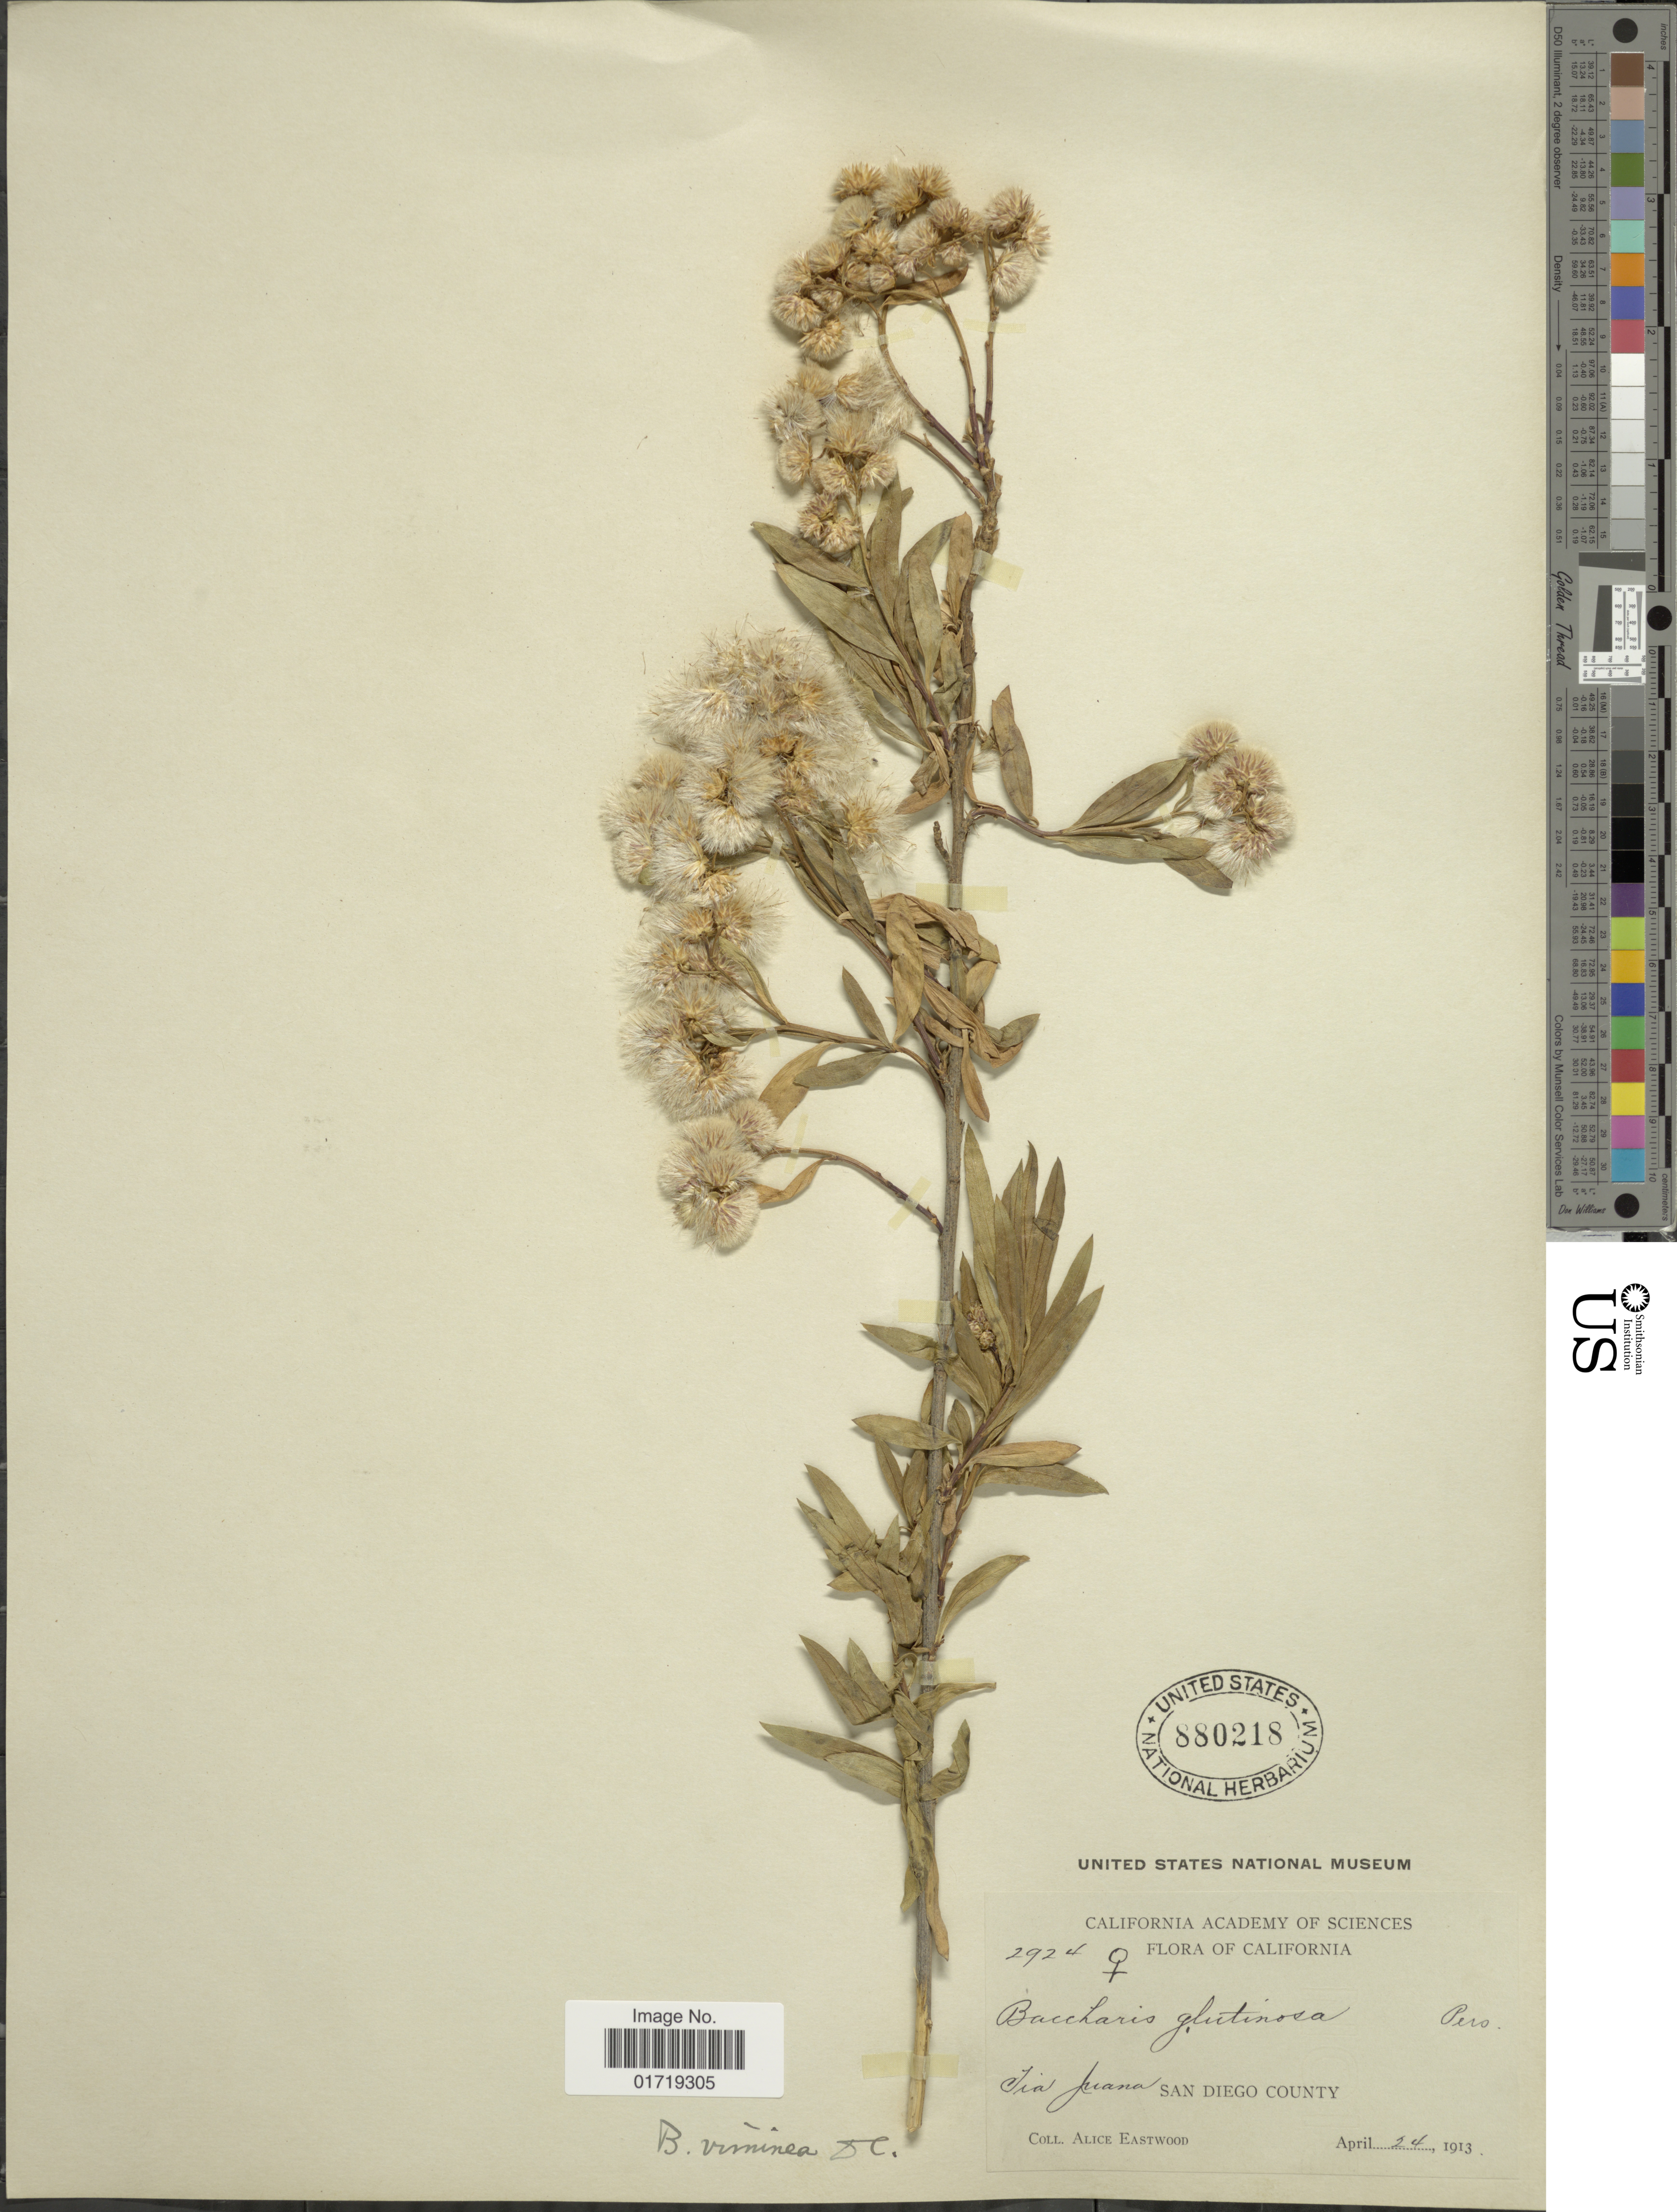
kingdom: Plantae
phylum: Tracheophyta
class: Magnoliopsida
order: Asterales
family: Asteraceae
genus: Baccharis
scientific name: Baccharis viminea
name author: DC.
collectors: A. Eastwood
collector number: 2924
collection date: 1913-04-24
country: United States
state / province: California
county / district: San Diego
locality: Tia Juana, San Diego County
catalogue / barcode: US 880218